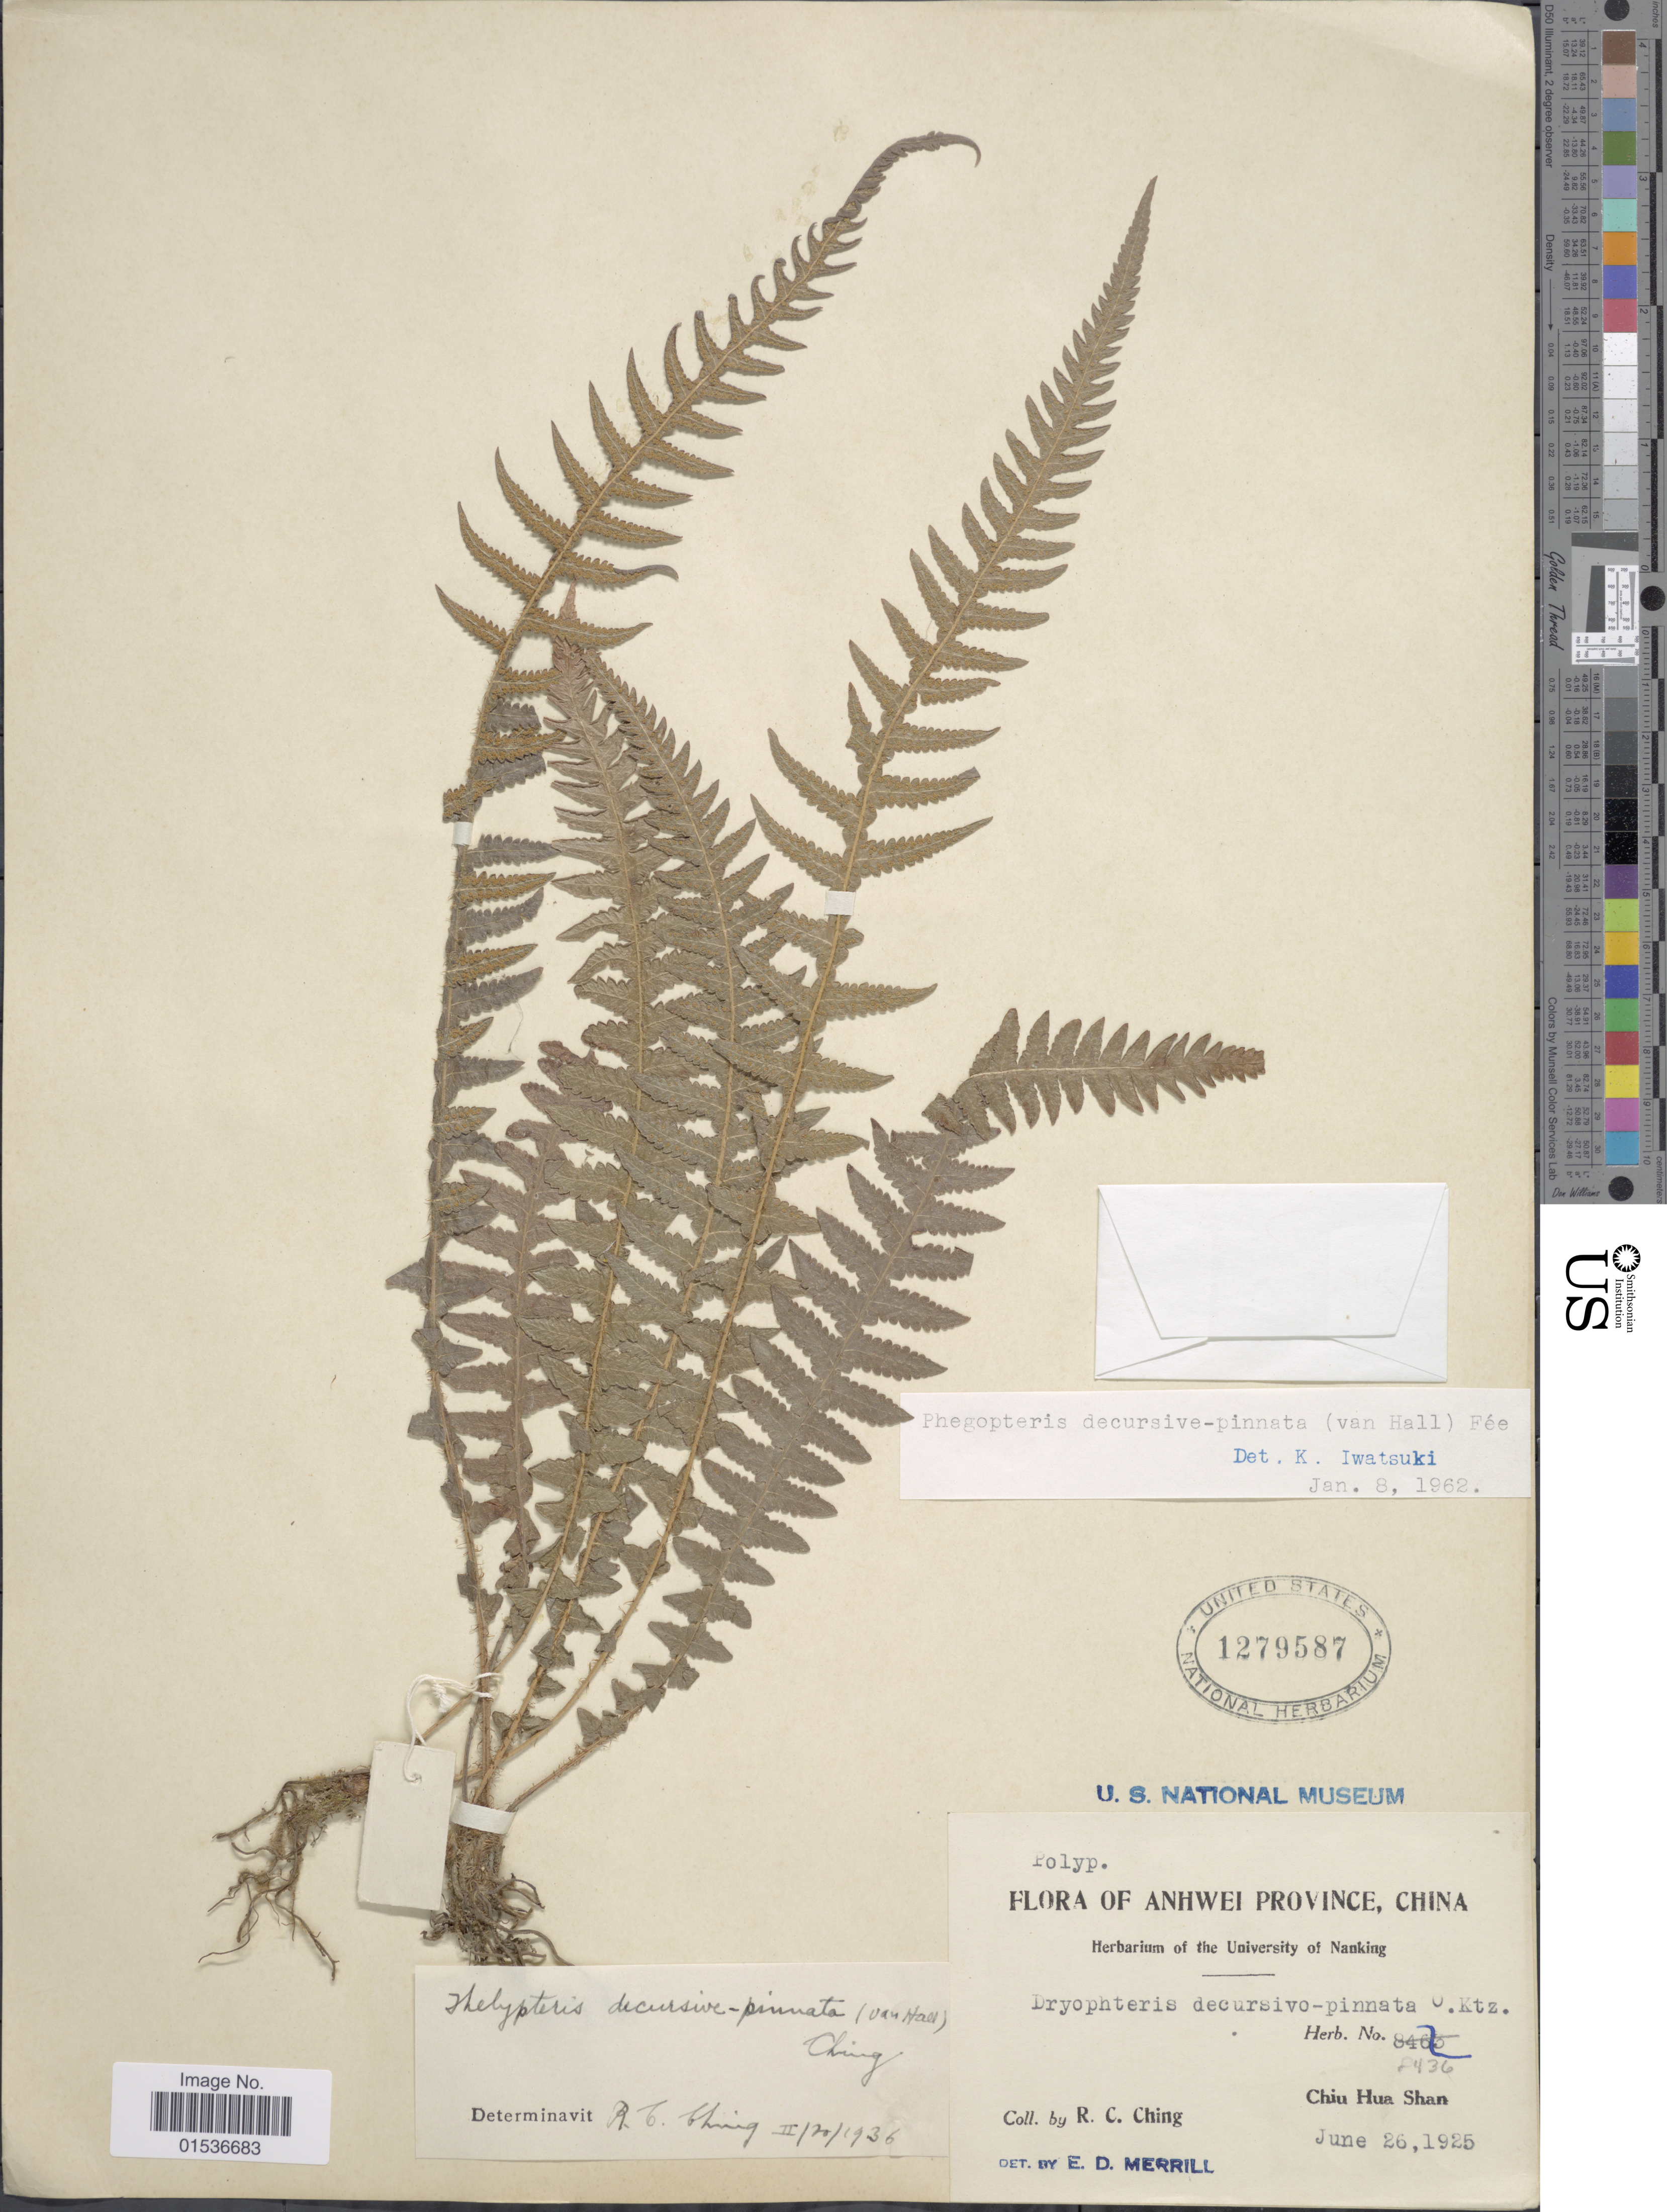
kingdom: Plantae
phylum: Tracheophyta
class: Polypodiopsida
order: Polypodiales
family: Thelypteridaceae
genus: Phegopteris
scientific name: Phegopteris decursivepinnata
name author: (H.C. Hall) Fée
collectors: R. C. Ching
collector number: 8436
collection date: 1925-06-26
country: China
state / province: Anhui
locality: Anhwei Province, China. Chiu Hua Shan.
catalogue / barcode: US 1279587